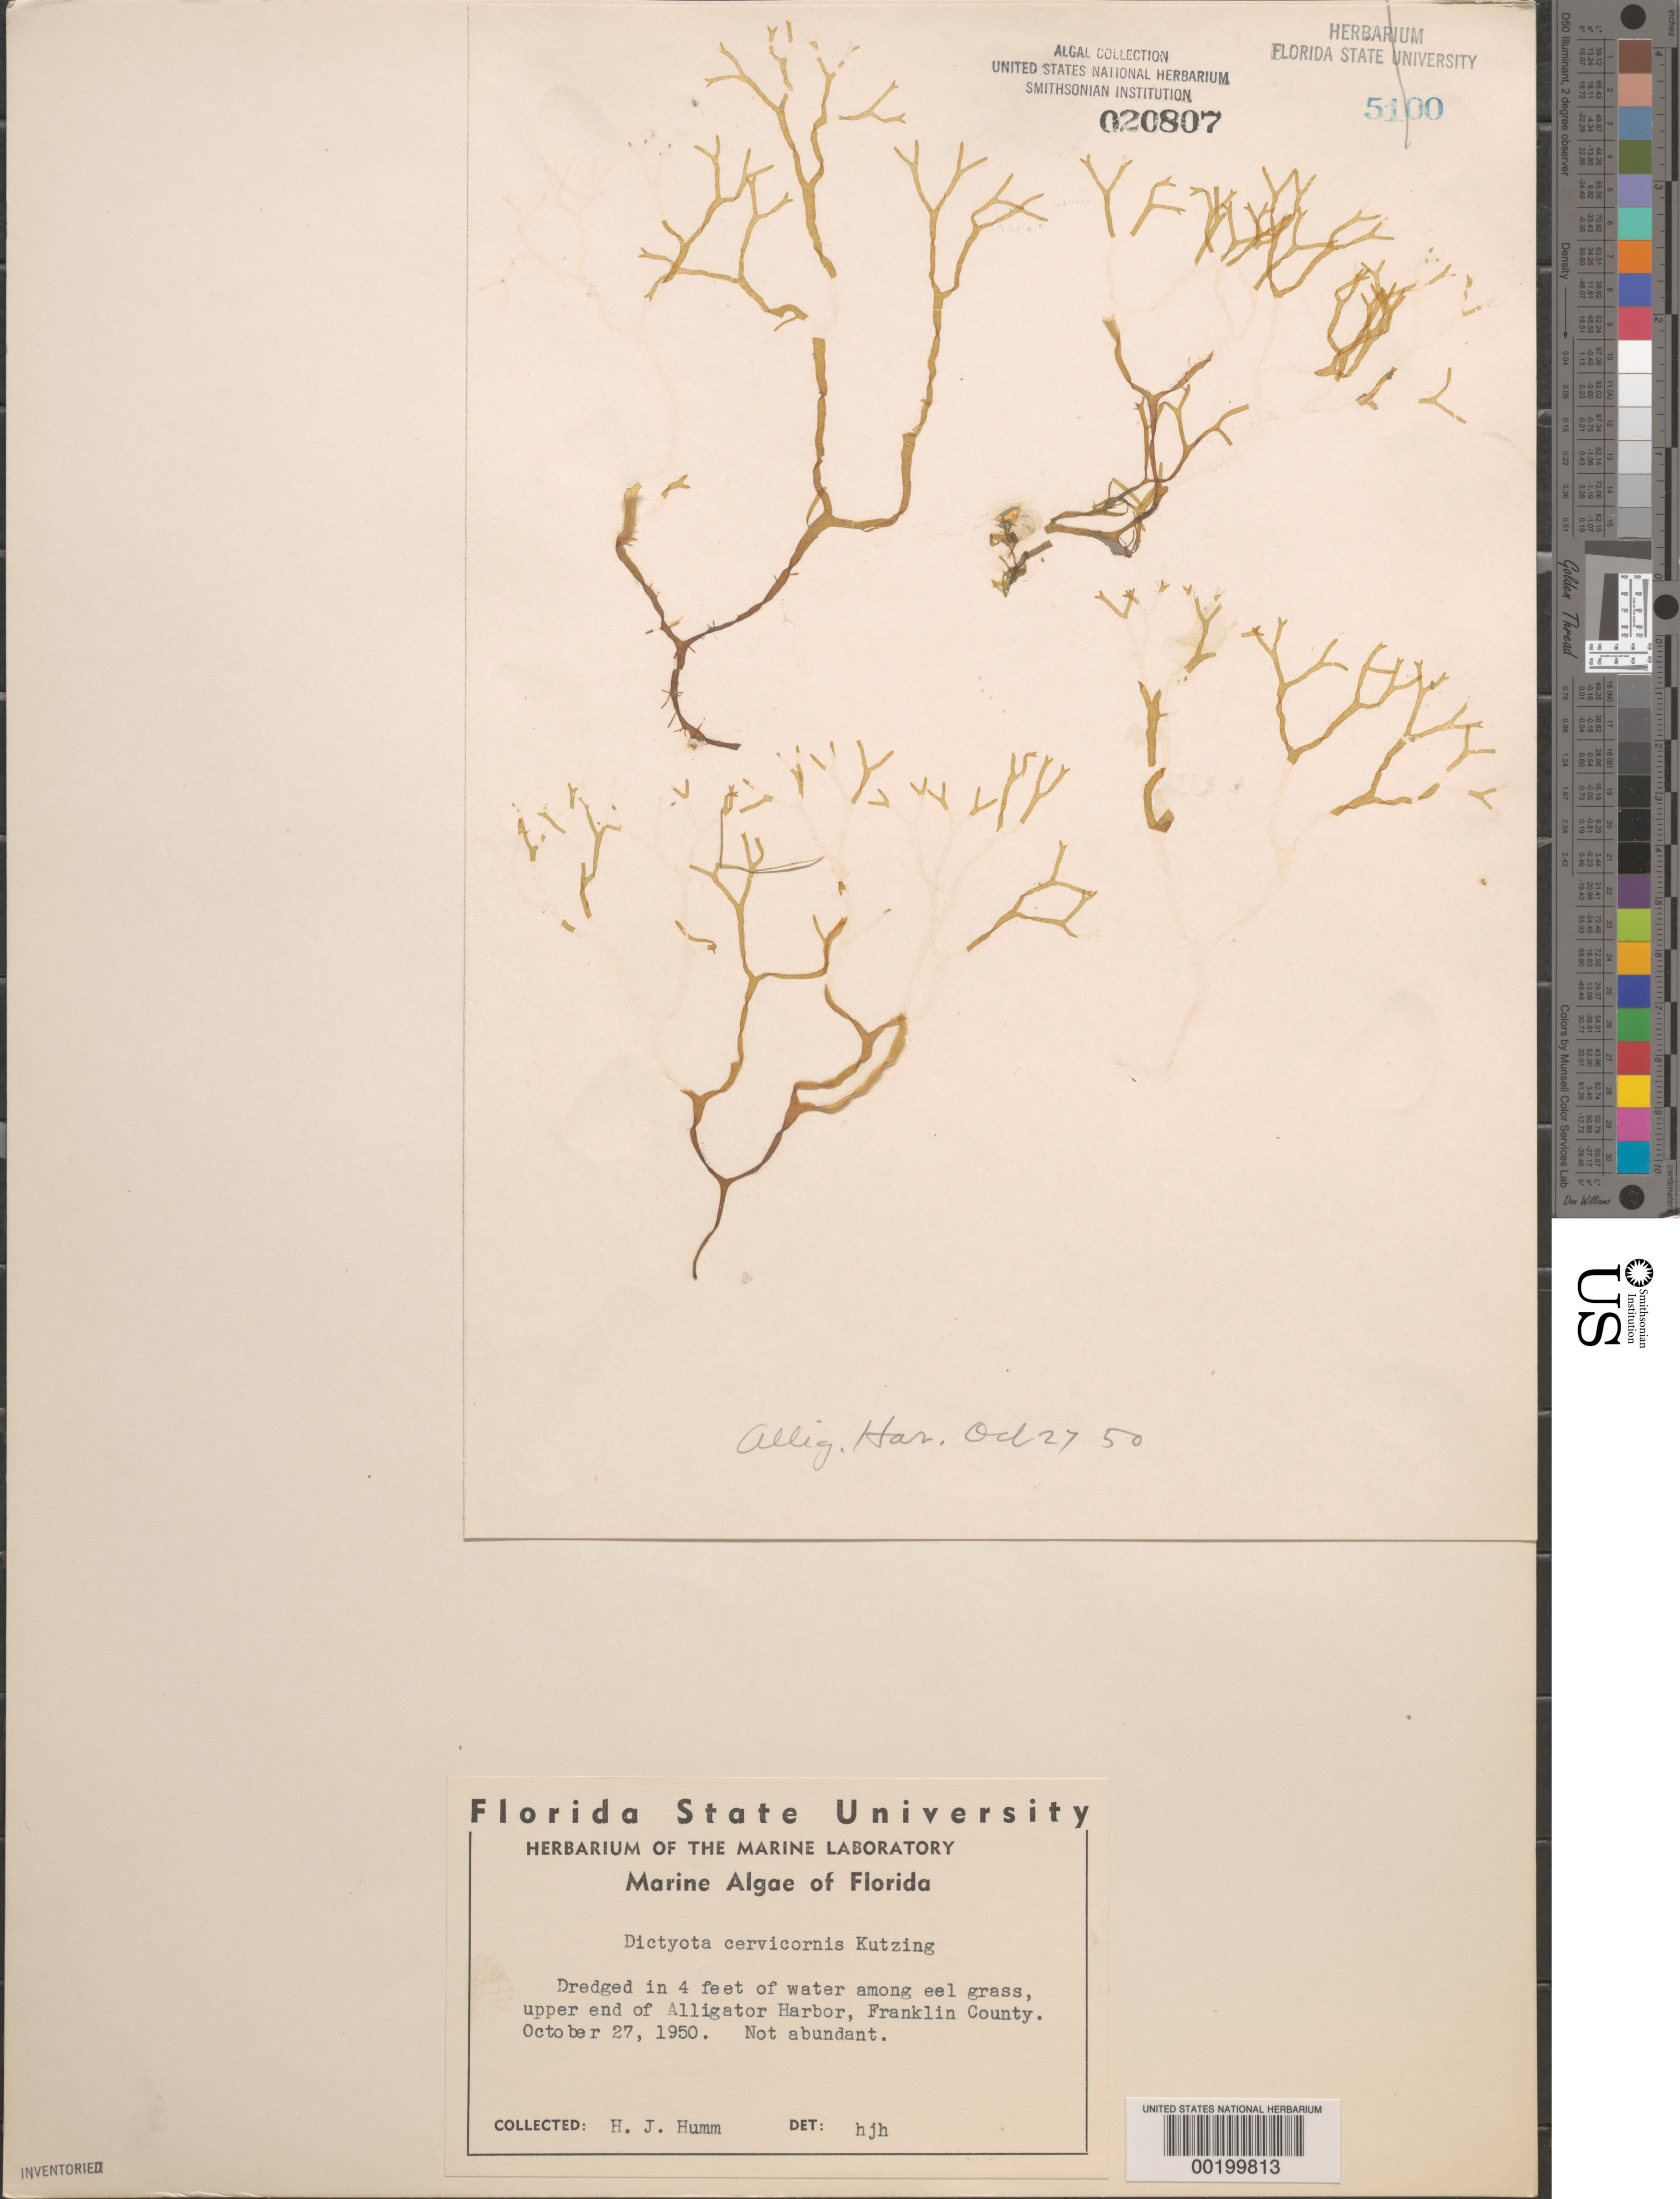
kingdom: Chromista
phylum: Ochrophyta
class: Phaeophyceae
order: Dictyotales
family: Dictyotaceae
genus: Dictyota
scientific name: Dictyota cervicornis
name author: Kütz.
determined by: Humm, Harold J.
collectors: H. J. Humm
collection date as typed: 27 Oct 1950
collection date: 1950-10-27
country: United States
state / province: Florida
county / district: Franklin County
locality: Alligator Harbor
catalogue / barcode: US 20807